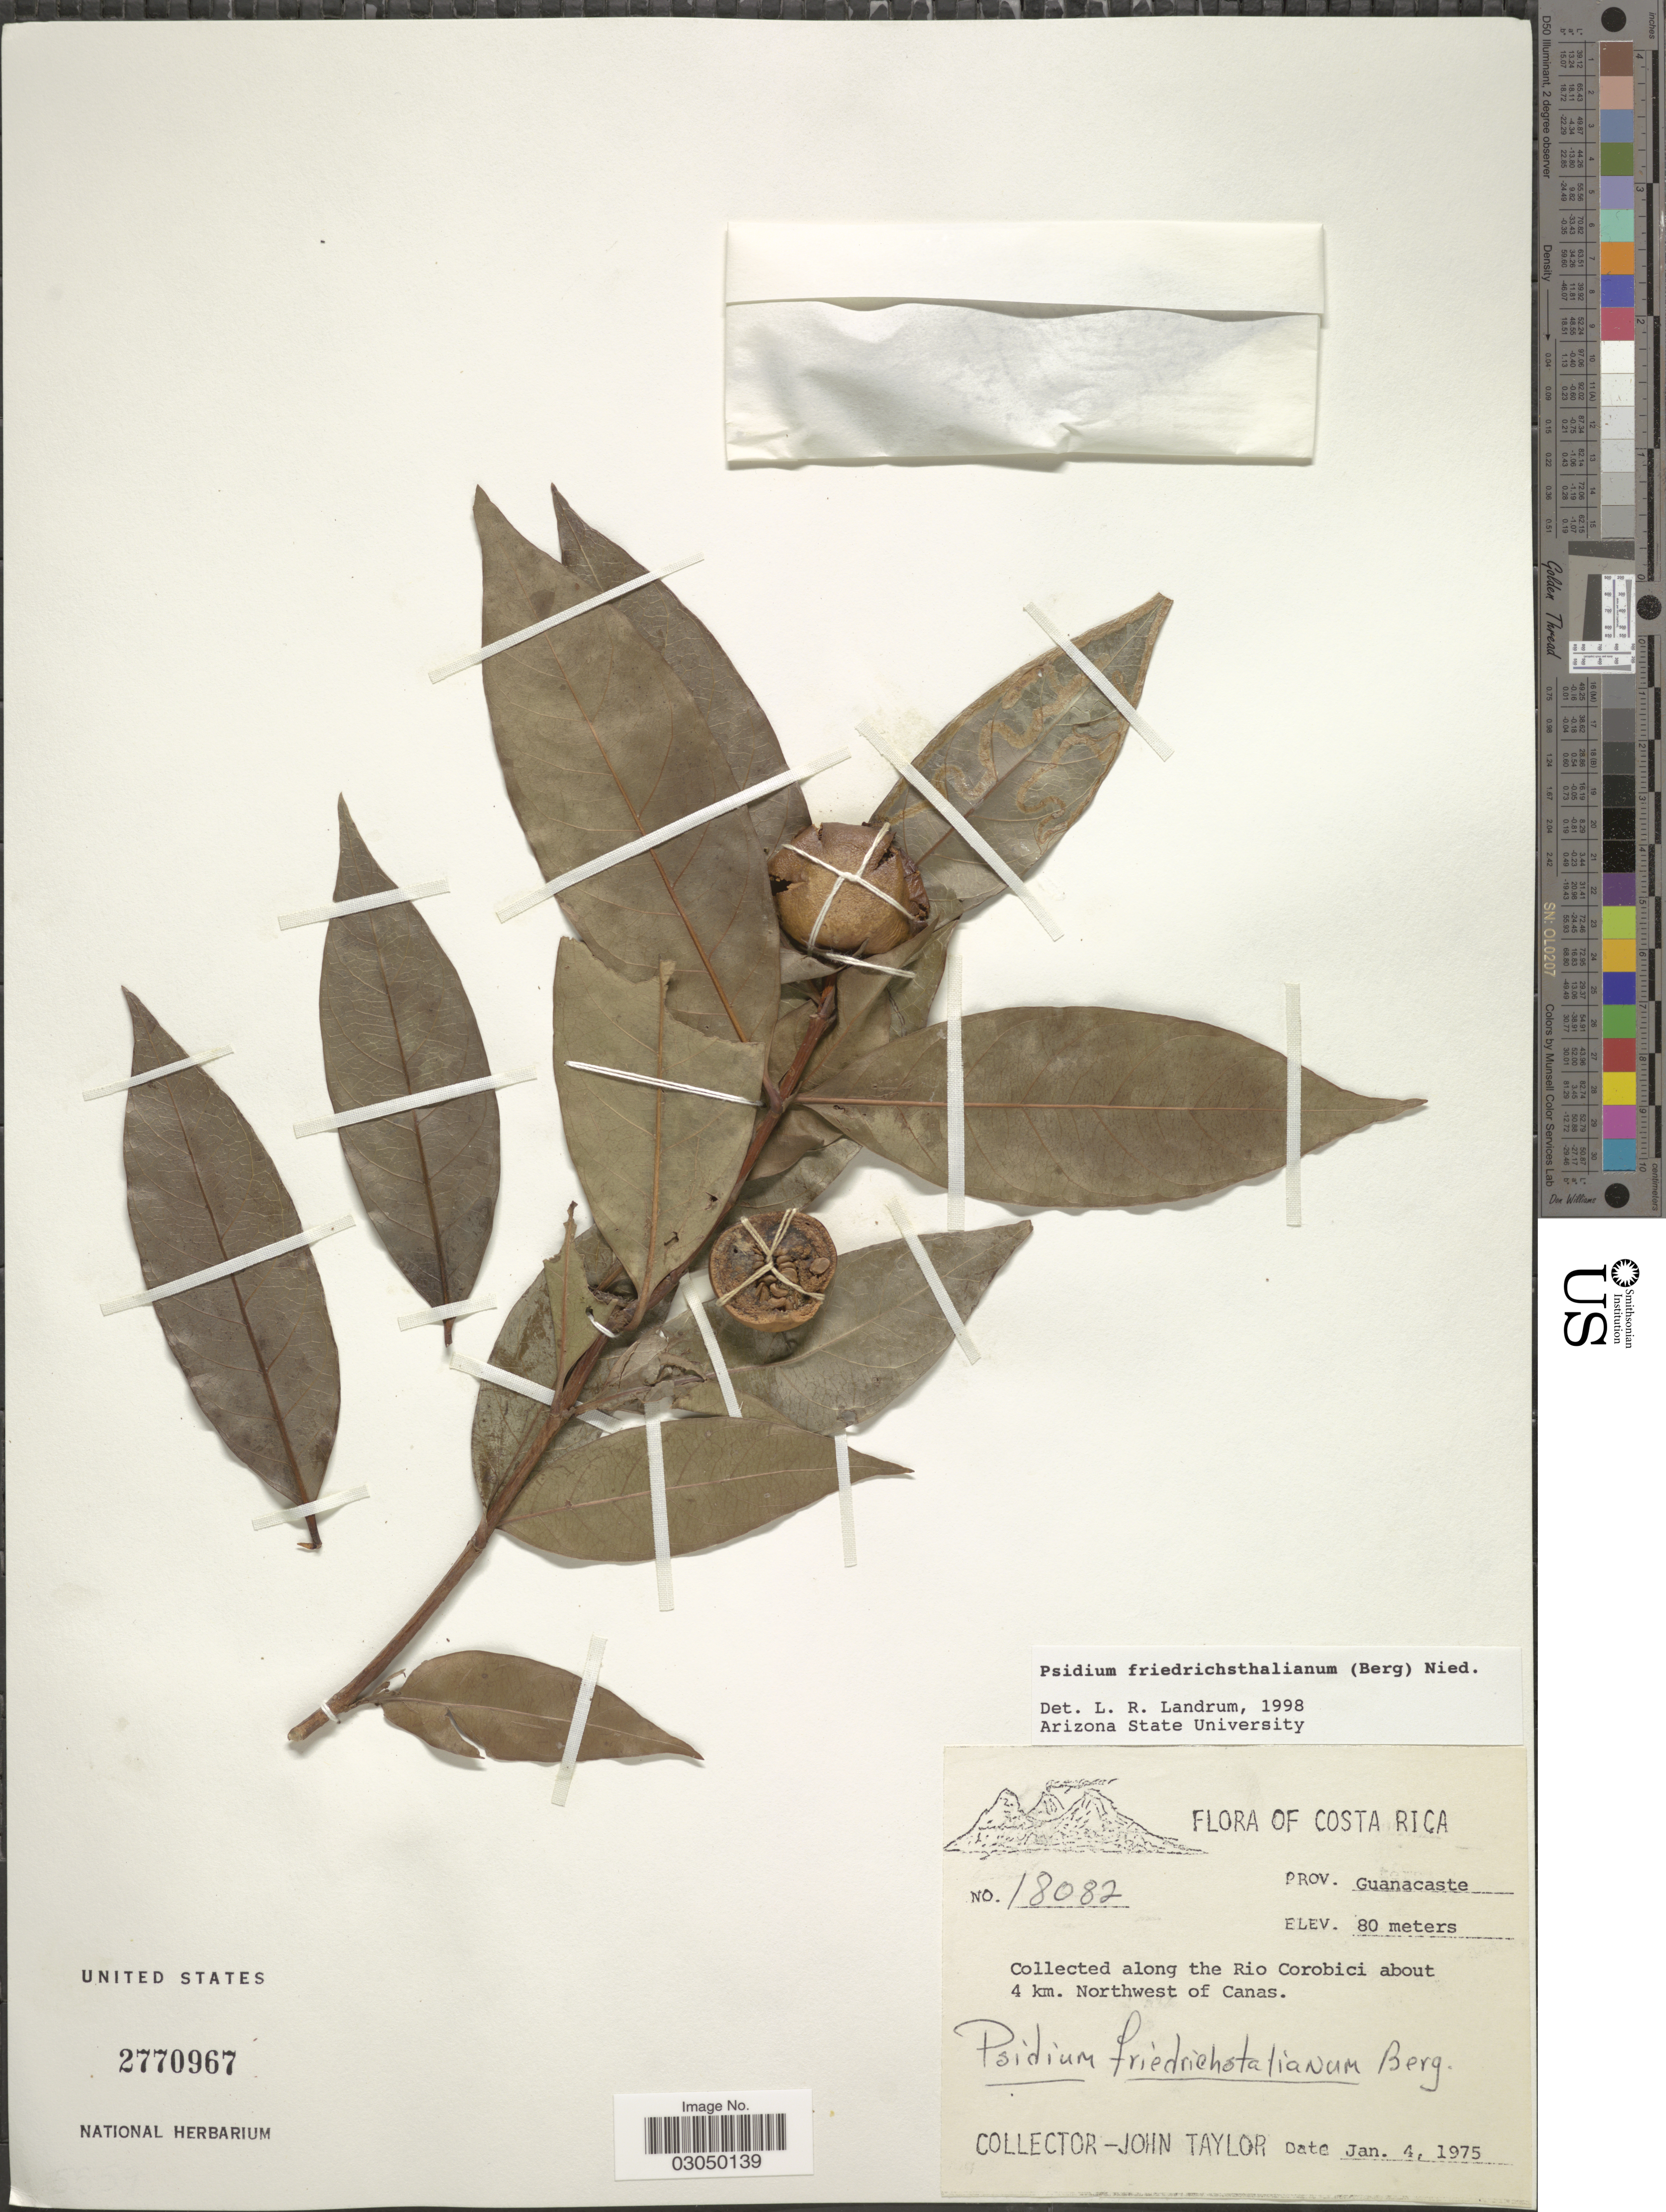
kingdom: Plantae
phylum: Tracheophyta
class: Magnoliopsida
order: Myrtales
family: Myrtaceae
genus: Psidium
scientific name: Psidium friedrichsthalianum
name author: (O. Berg) Nied.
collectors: J. Taylor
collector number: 18082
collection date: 1975-01-04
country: Costa Rica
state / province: Guanacaste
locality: Along the Rio Corobici about 4 km. Northwest of Canas.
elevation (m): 80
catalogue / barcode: US 2770967